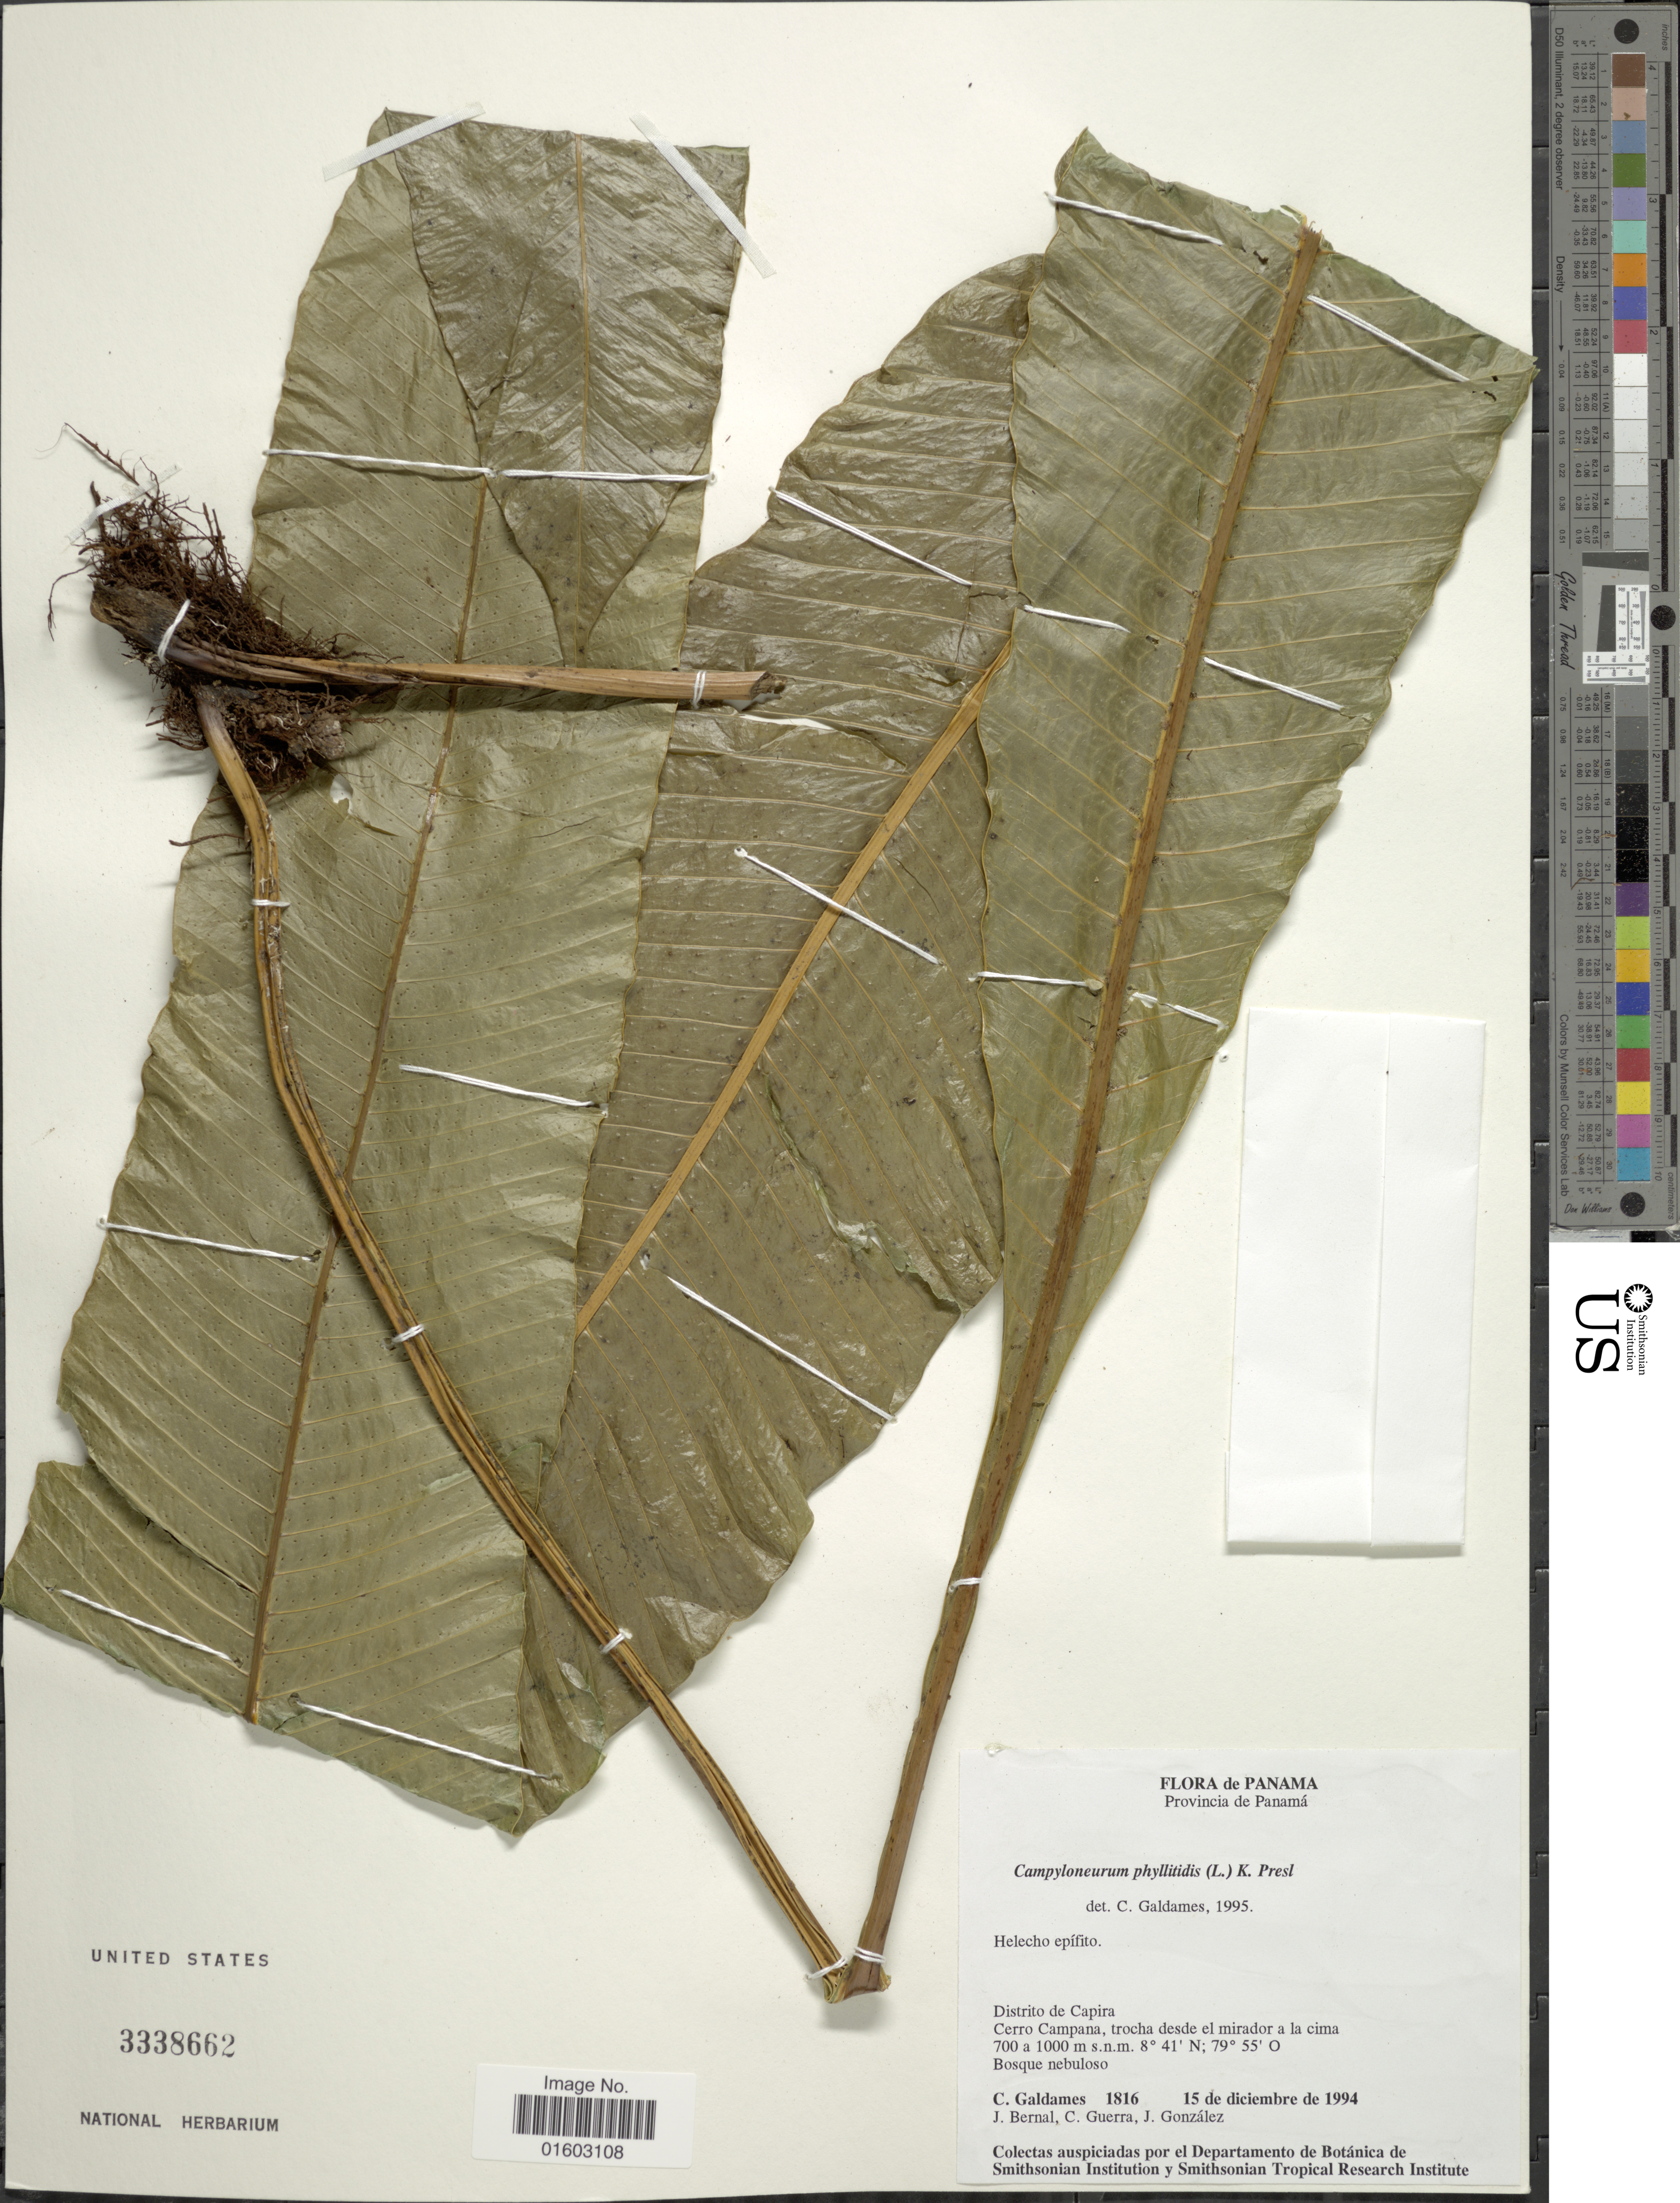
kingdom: Plantae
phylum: Tracheophyta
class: Polypodiopsida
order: Polypodiales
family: Polypodiaceae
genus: Campyloneurum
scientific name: Campyloneurum phyllitidis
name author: (L.) C. Presl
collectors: C. Galdames, J. Bernal, C. Guerra & J. Gonzales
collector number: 1816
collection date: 1994-12-15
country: Panama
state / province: Panamá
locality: Provincia de Panama. Distrito de Capira. Cerro Campana, trocha dese el mirador a la cima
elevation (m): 700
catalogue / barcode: US 3338662